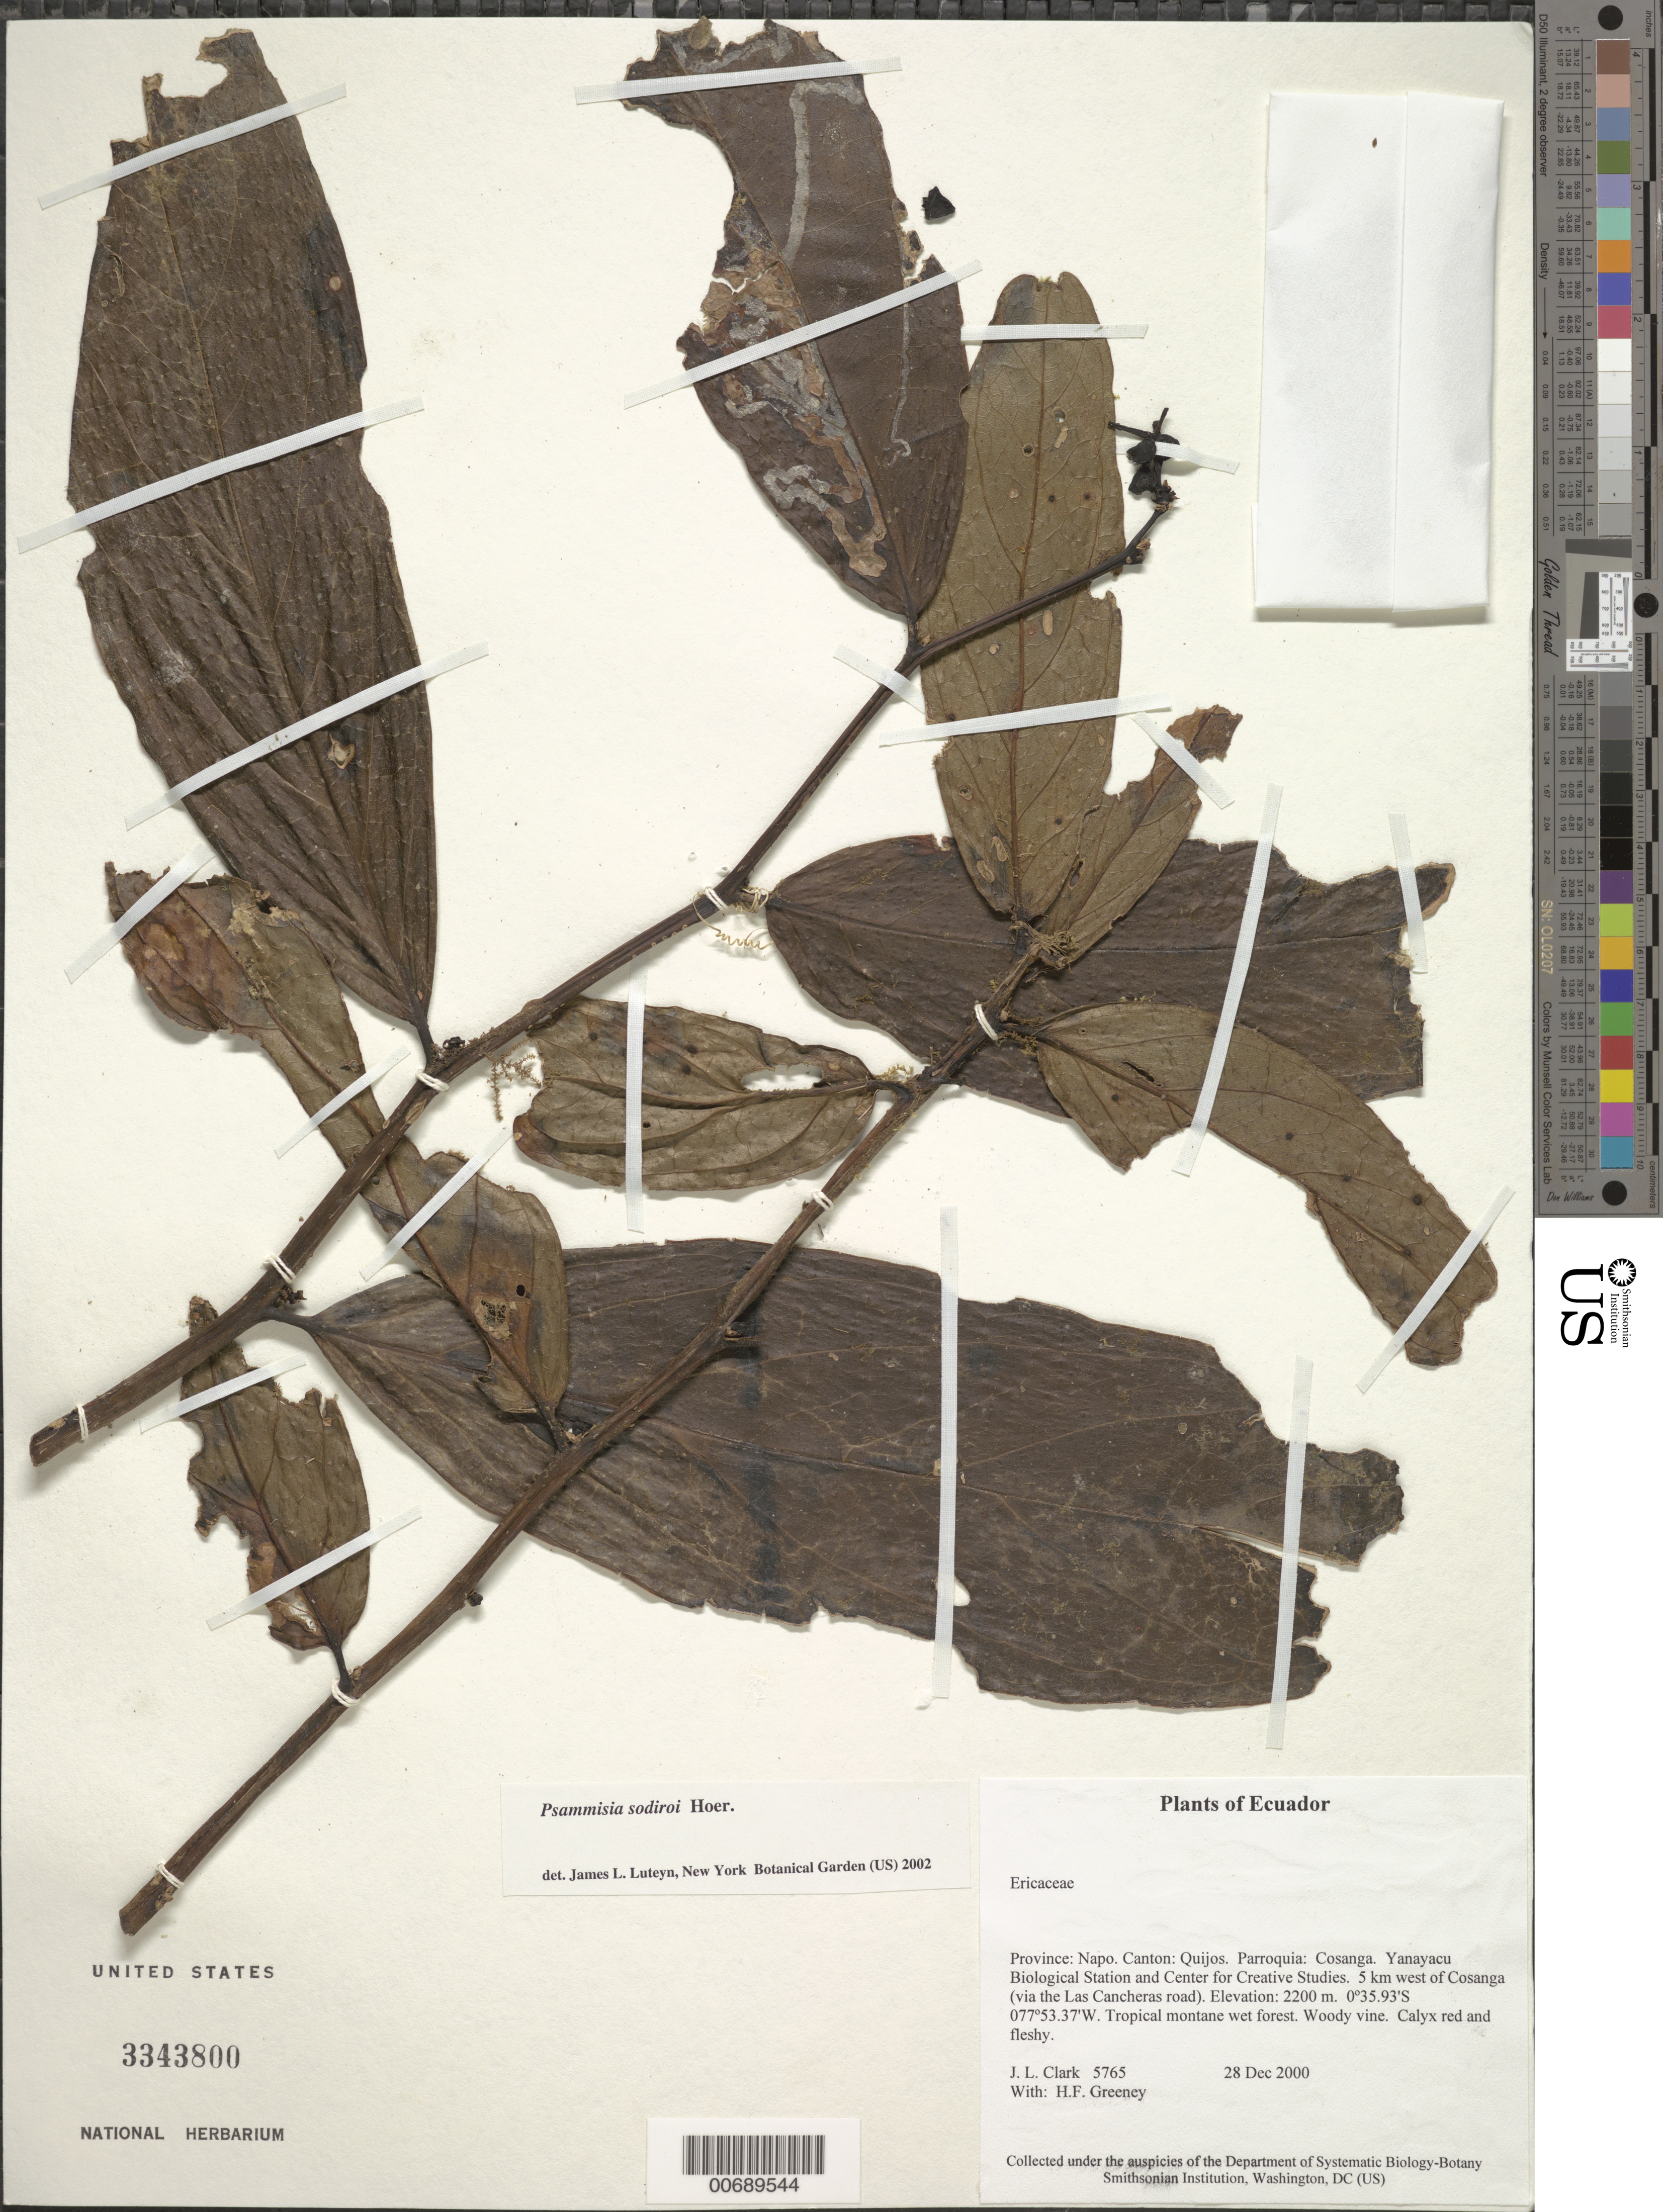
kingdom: Plantae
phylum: Tracheophyta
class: Magnoliopsida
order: Ericales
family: Ericaceae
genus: Psammisia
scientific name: Psammisia sodiroi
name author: Hoerold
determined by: Luteyn, J. L.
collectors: J. L. Clark & H. Greeney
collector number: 5765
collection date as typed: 28 Dec 2000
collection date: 2000-12-28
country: Ecuador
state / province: Napo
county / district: Quijos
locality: Parroquia: Cosanga. Yanayacu Biological Station and Center for Creative Studies. 5 km west of Cosanga (via the Las Cancheras road).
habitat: Tropical montane wet forest.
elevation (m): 2200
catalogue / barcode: US 3343800